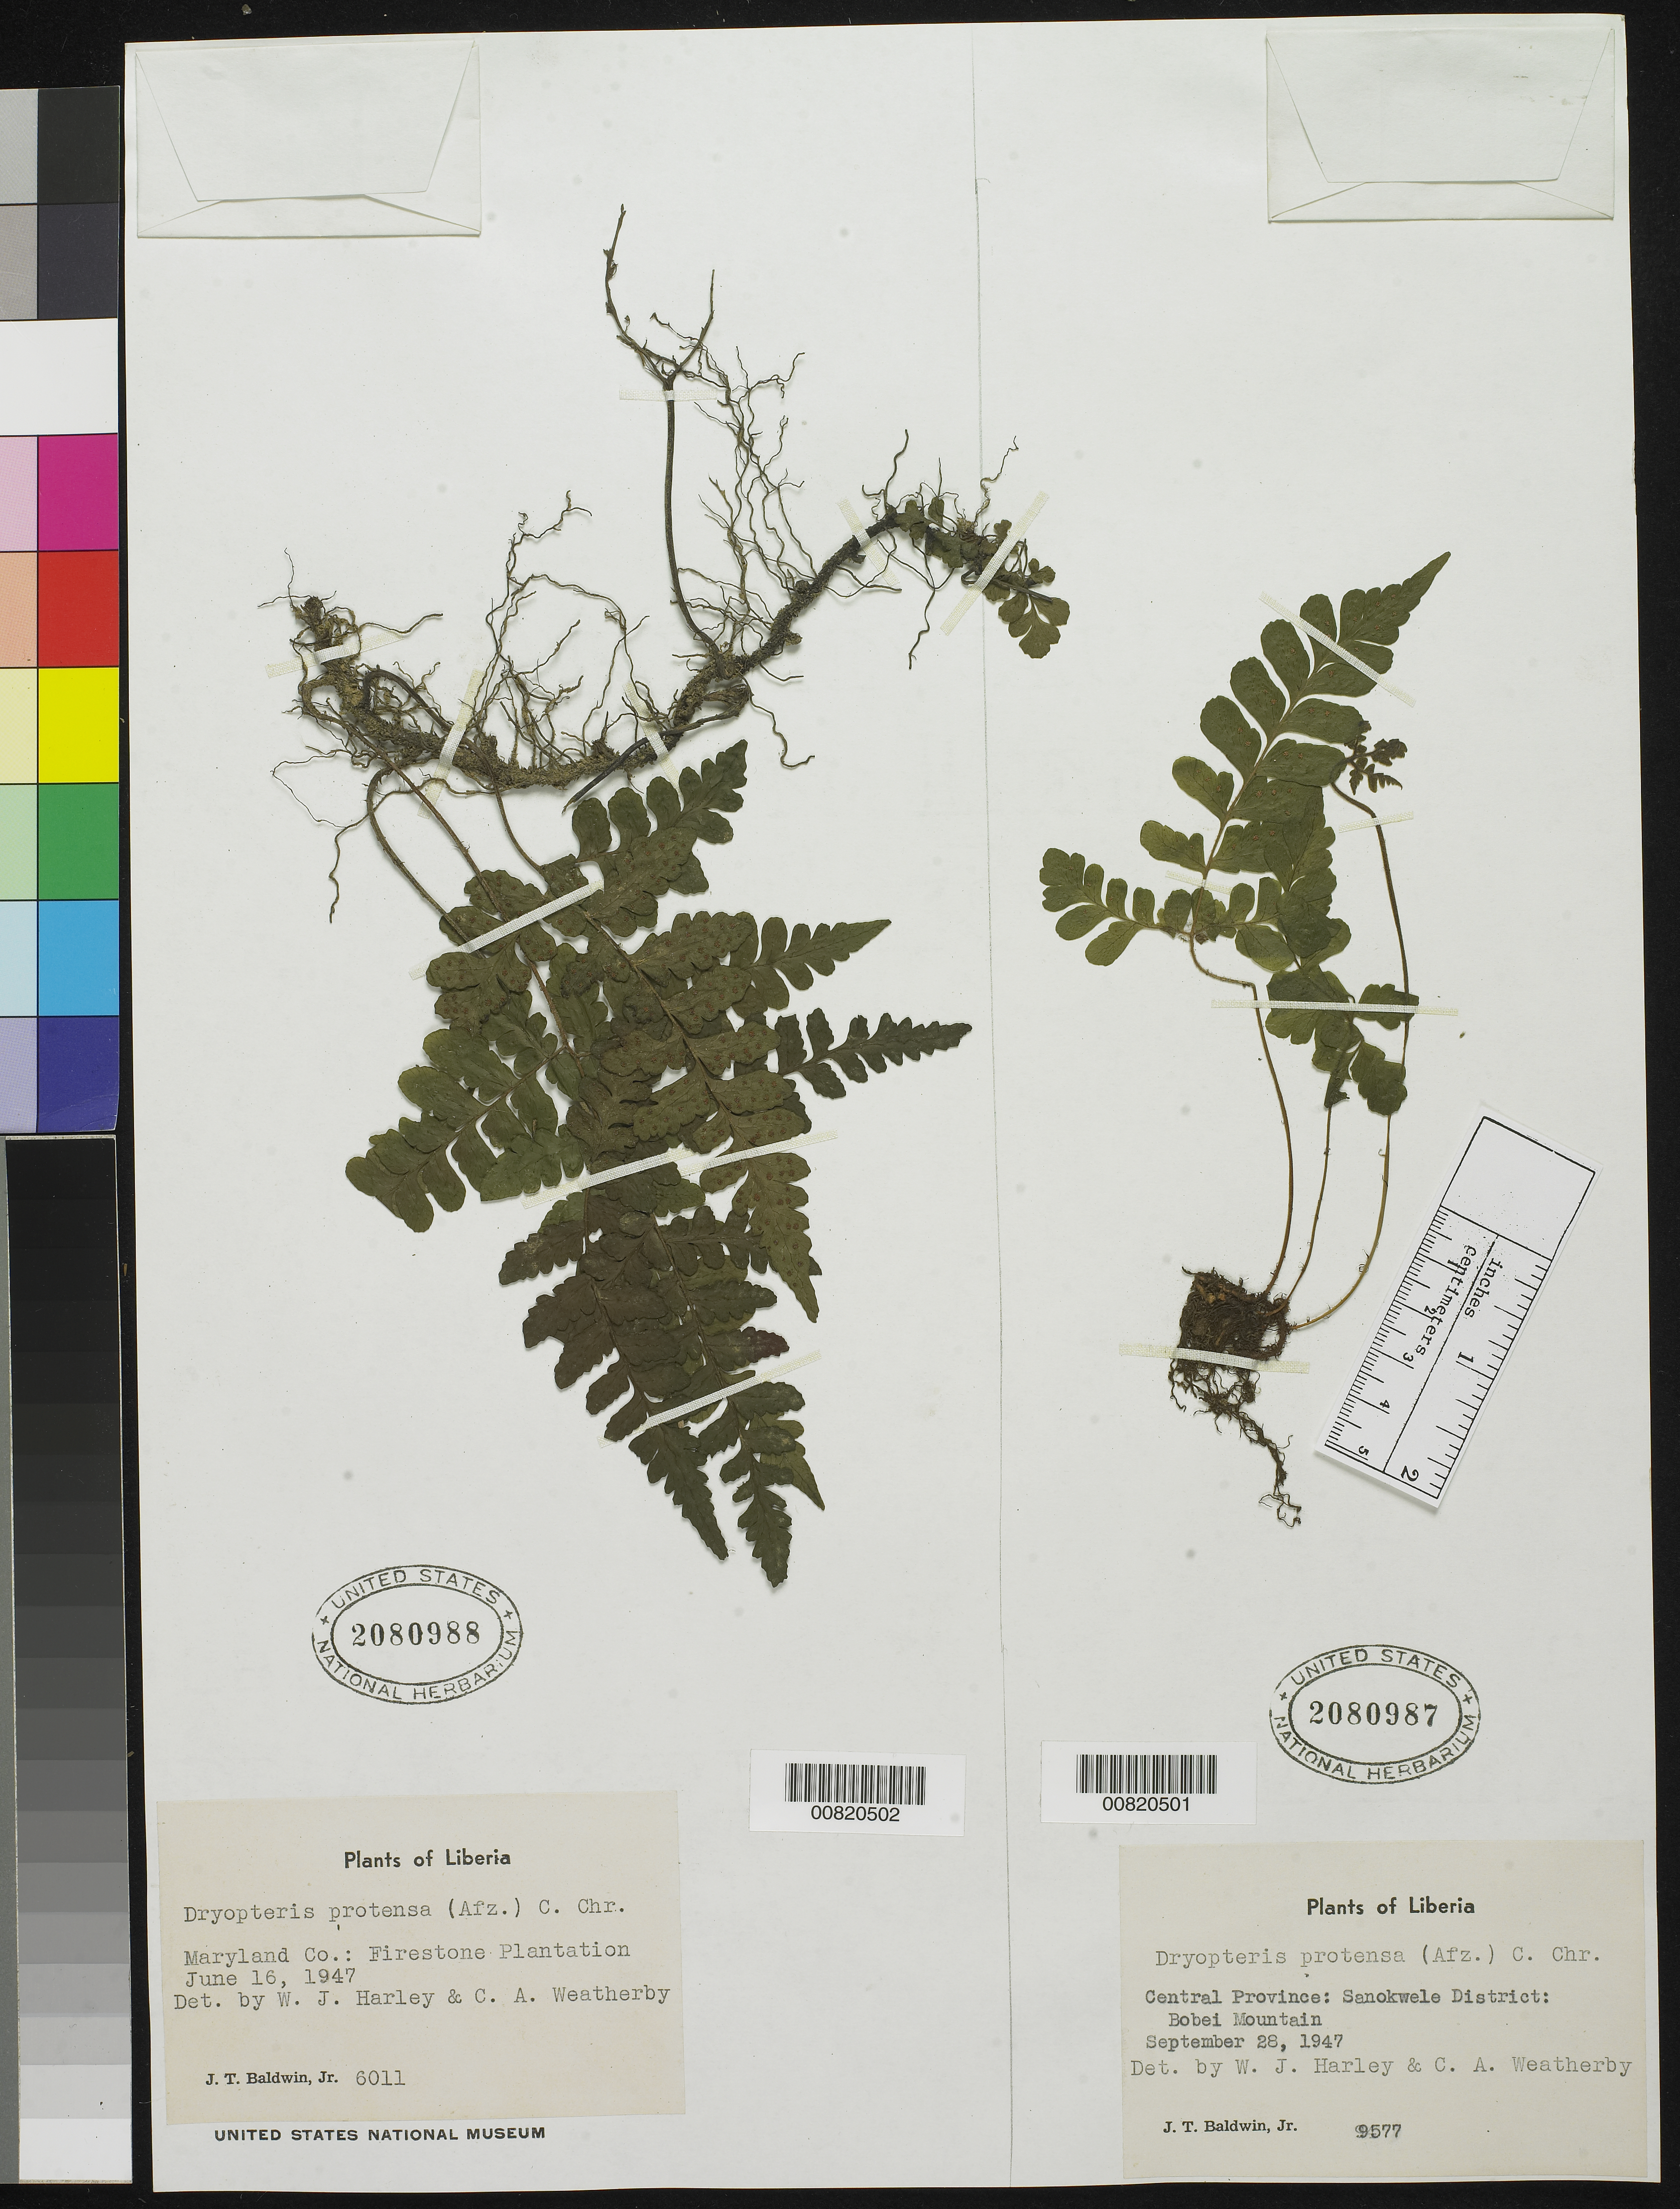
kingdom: Plantae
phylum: Tracheophyta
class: Polypodiopsida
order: Polypodiales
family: Tectariaceae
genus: Triplophyllum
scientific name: Triplophyllum protensum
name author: (Sw.) Holttum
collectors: J. T. Baldwin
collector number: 9577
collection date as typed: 28 Sep 1947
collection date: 1947-09-28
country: Liberia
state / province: Nimba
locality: Central Province: Sanokwele District, Bobei Mountain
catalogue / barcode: US 2080987